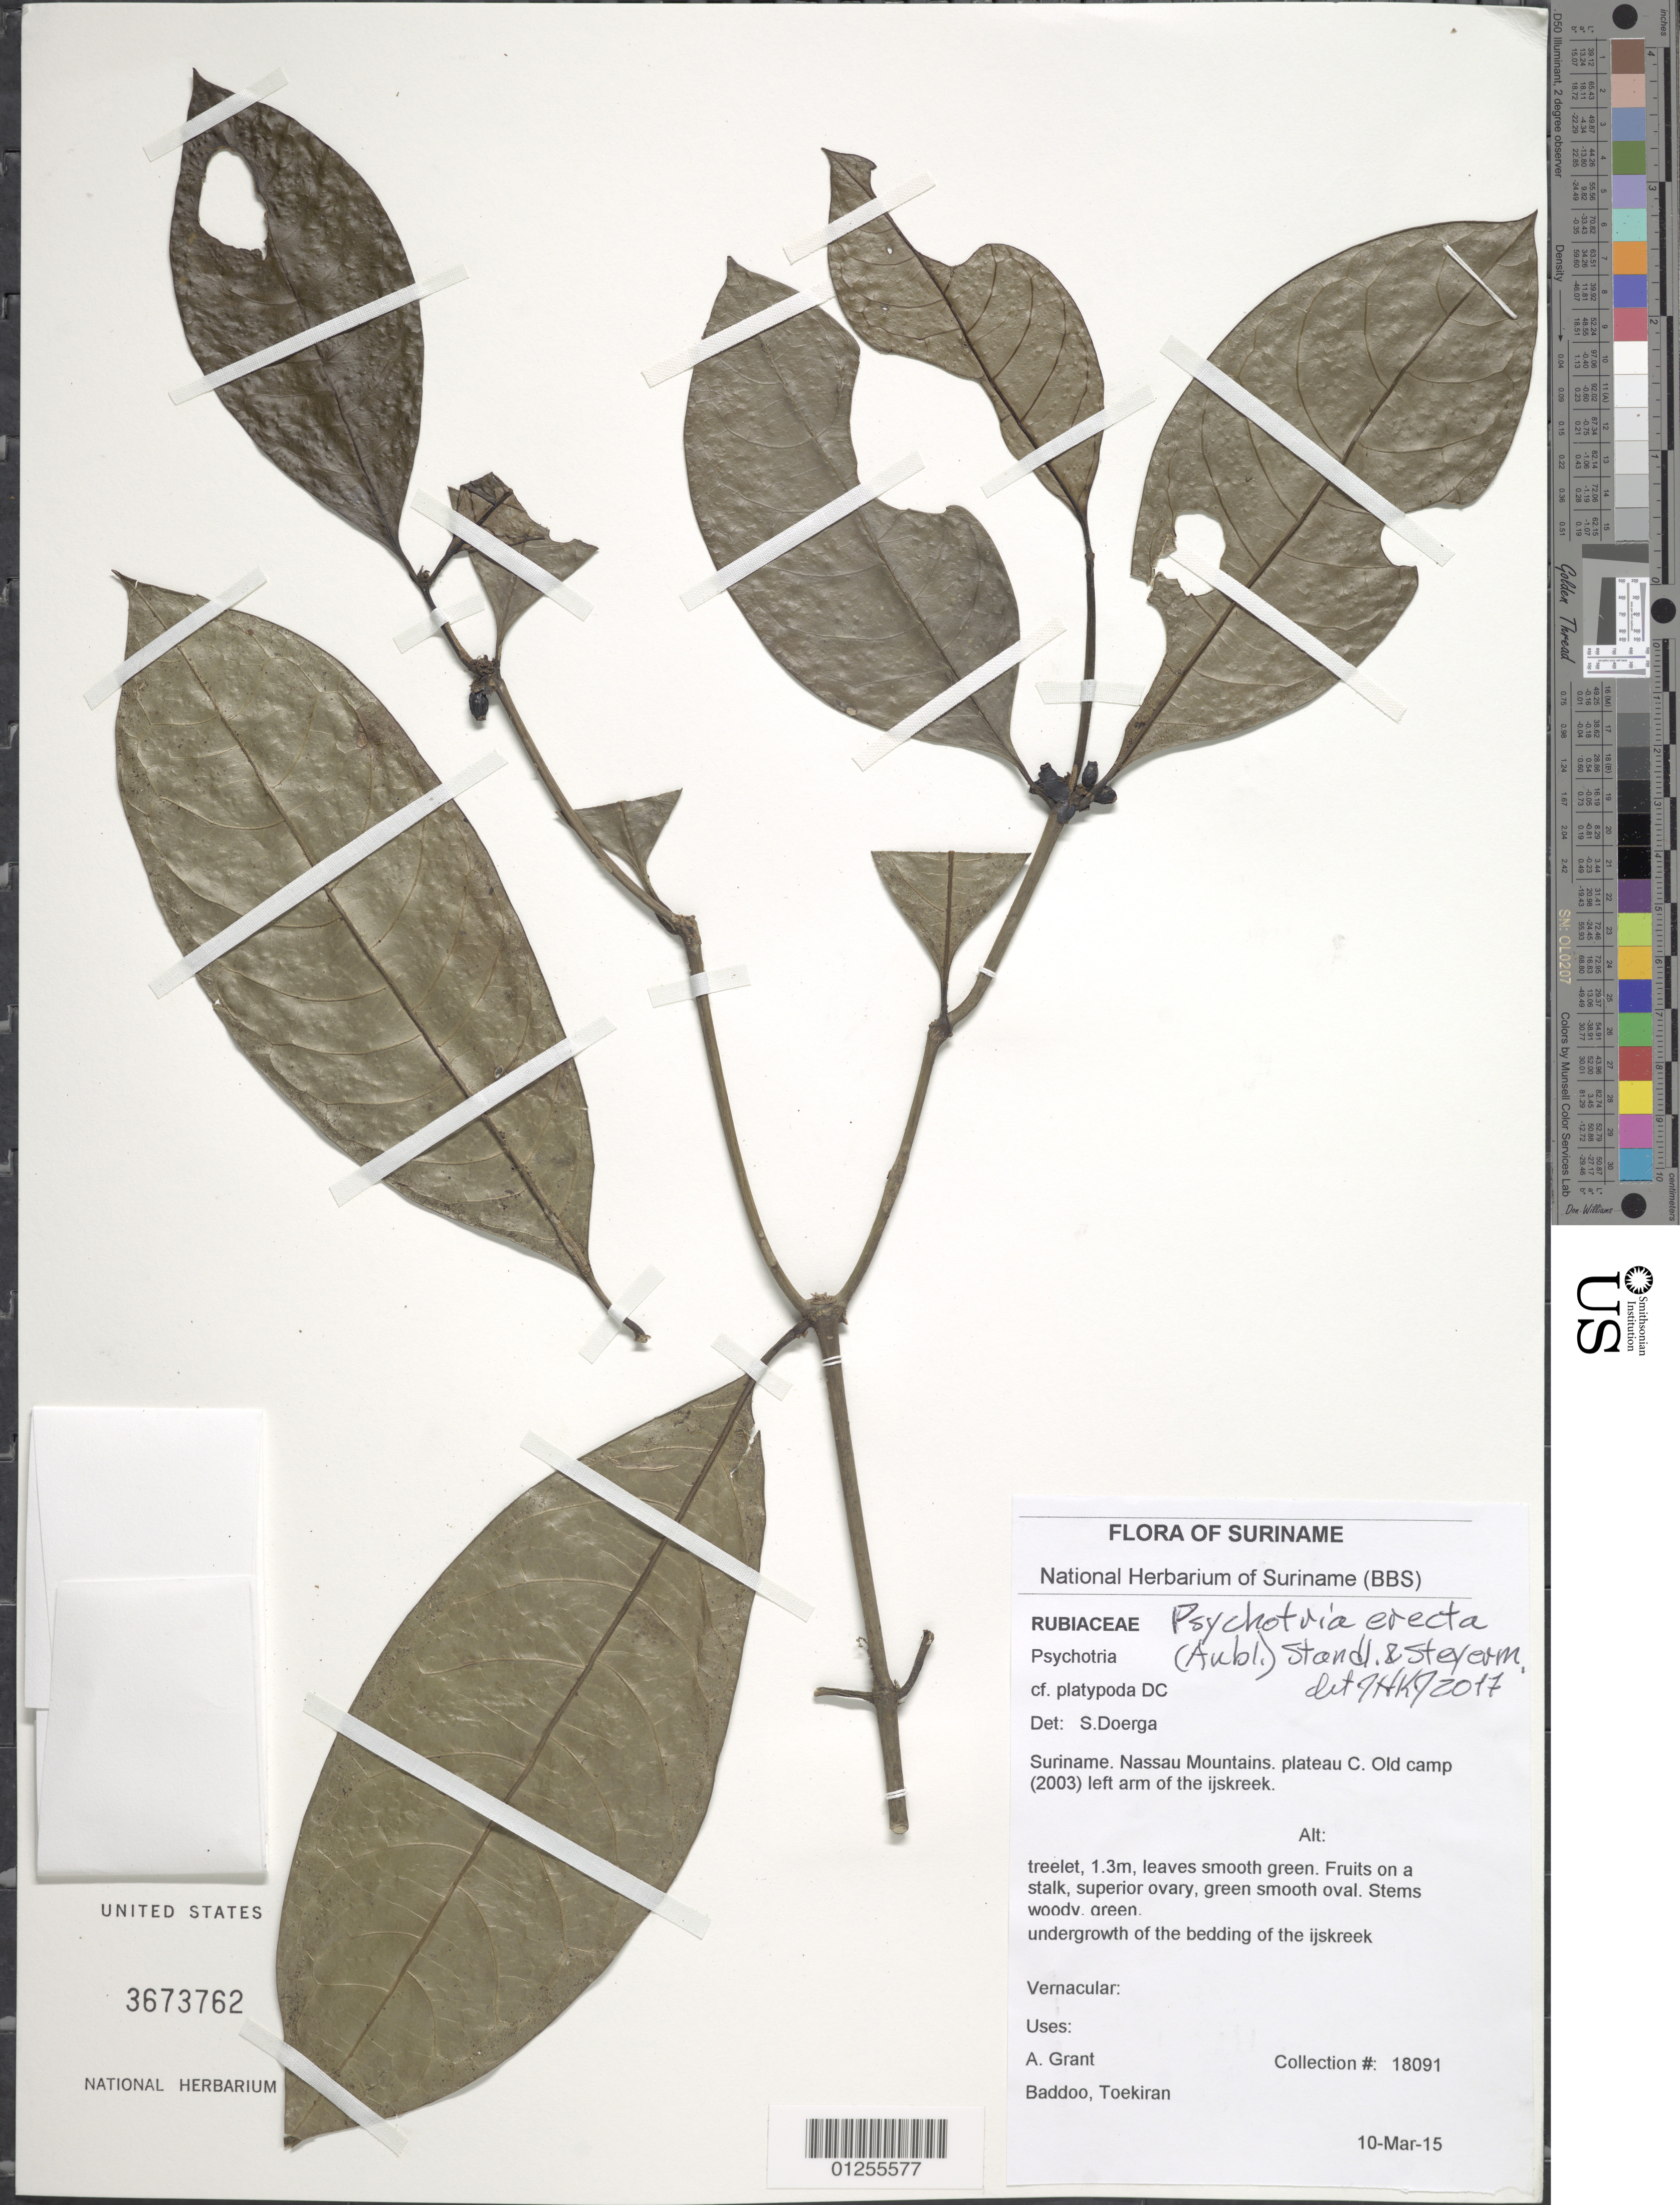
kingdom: Plantae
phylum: Tracheophyta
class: Magnoliopsida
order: Gentianales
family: Rubiaceae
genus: Psychotria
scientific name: Psychotria platypoda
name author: DC.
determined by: Doerga, S.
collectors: A. Grant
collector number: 18091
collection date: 2010-03-15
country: Suriname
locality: Nassau Mountains, plateau C. Old camp (2003) left arm of the ijskreek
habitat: Undergrowth of the bedding of the ijskreek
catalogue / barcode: US 3673762